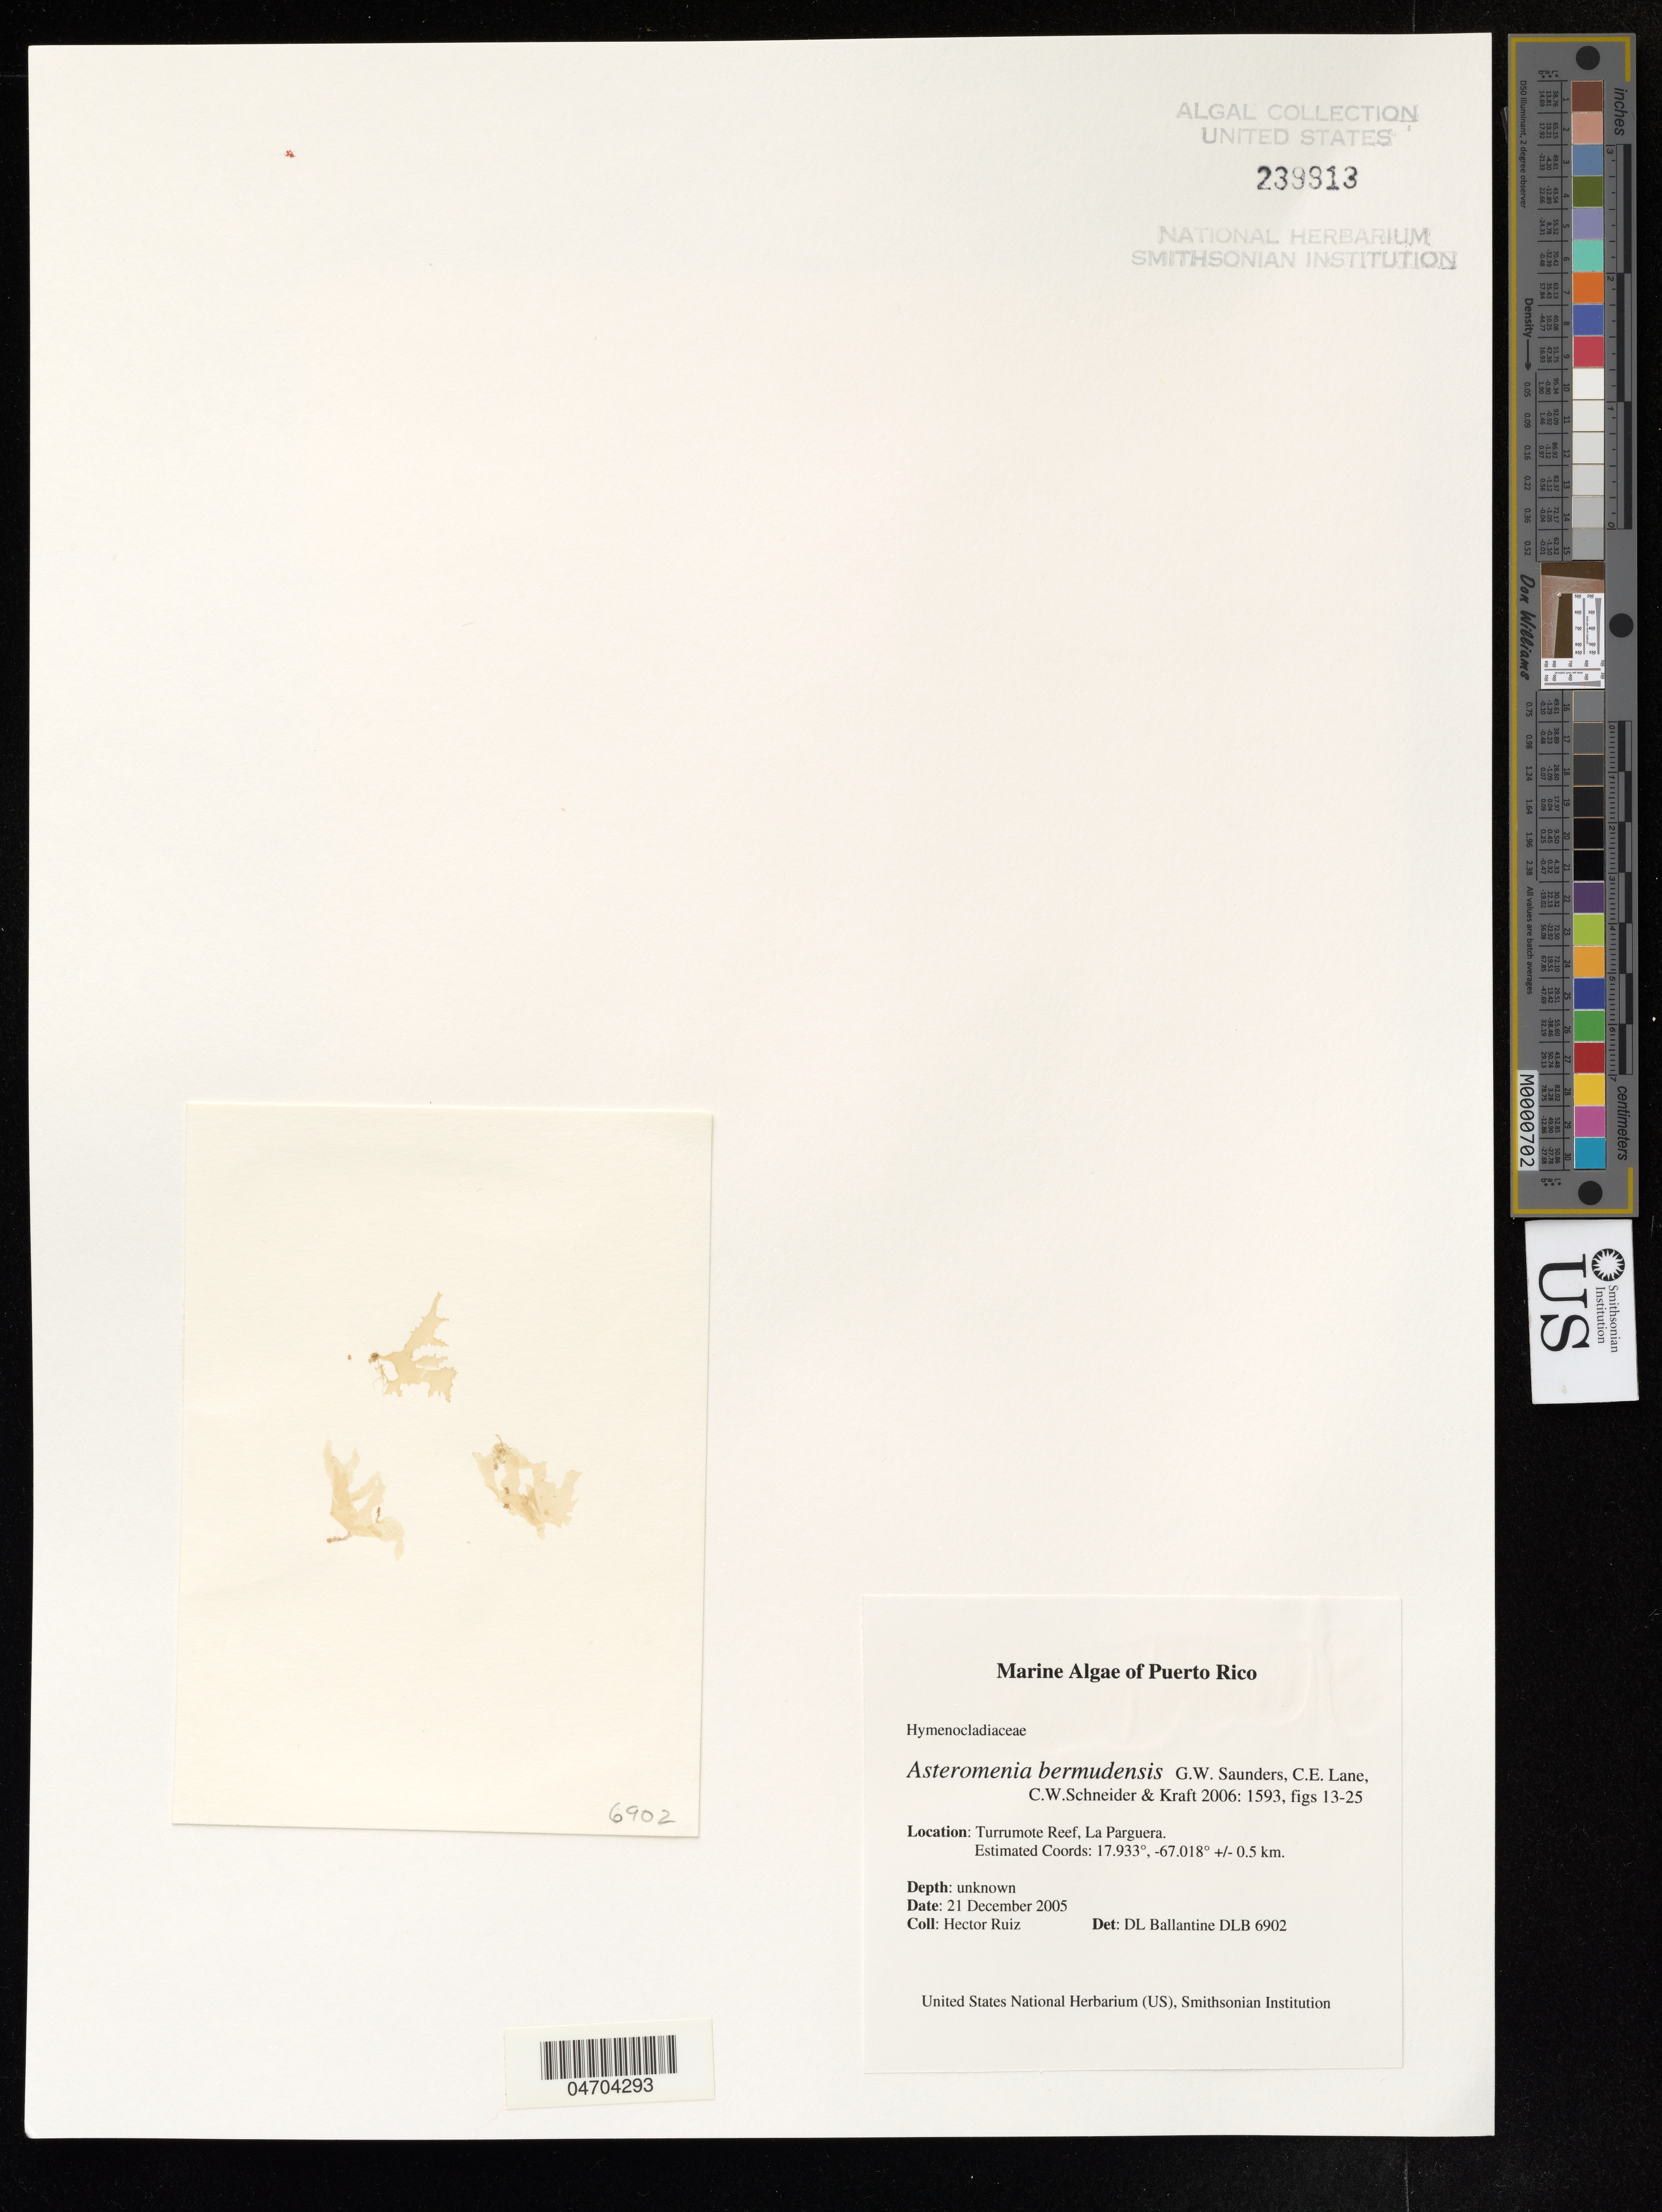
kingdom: Plantae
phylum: Rhodophyta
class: Florideophyceae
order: Rhodymeniales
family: Hymenocladiaceae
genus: Asteromenia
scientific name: Asteromenia bermudensis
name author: G.W. Saunders et al.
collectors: H. Ruiz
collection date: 2005-12-21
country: Puerto Rico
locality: Turrumote Reef, La Parguera.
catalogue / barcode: US 239913